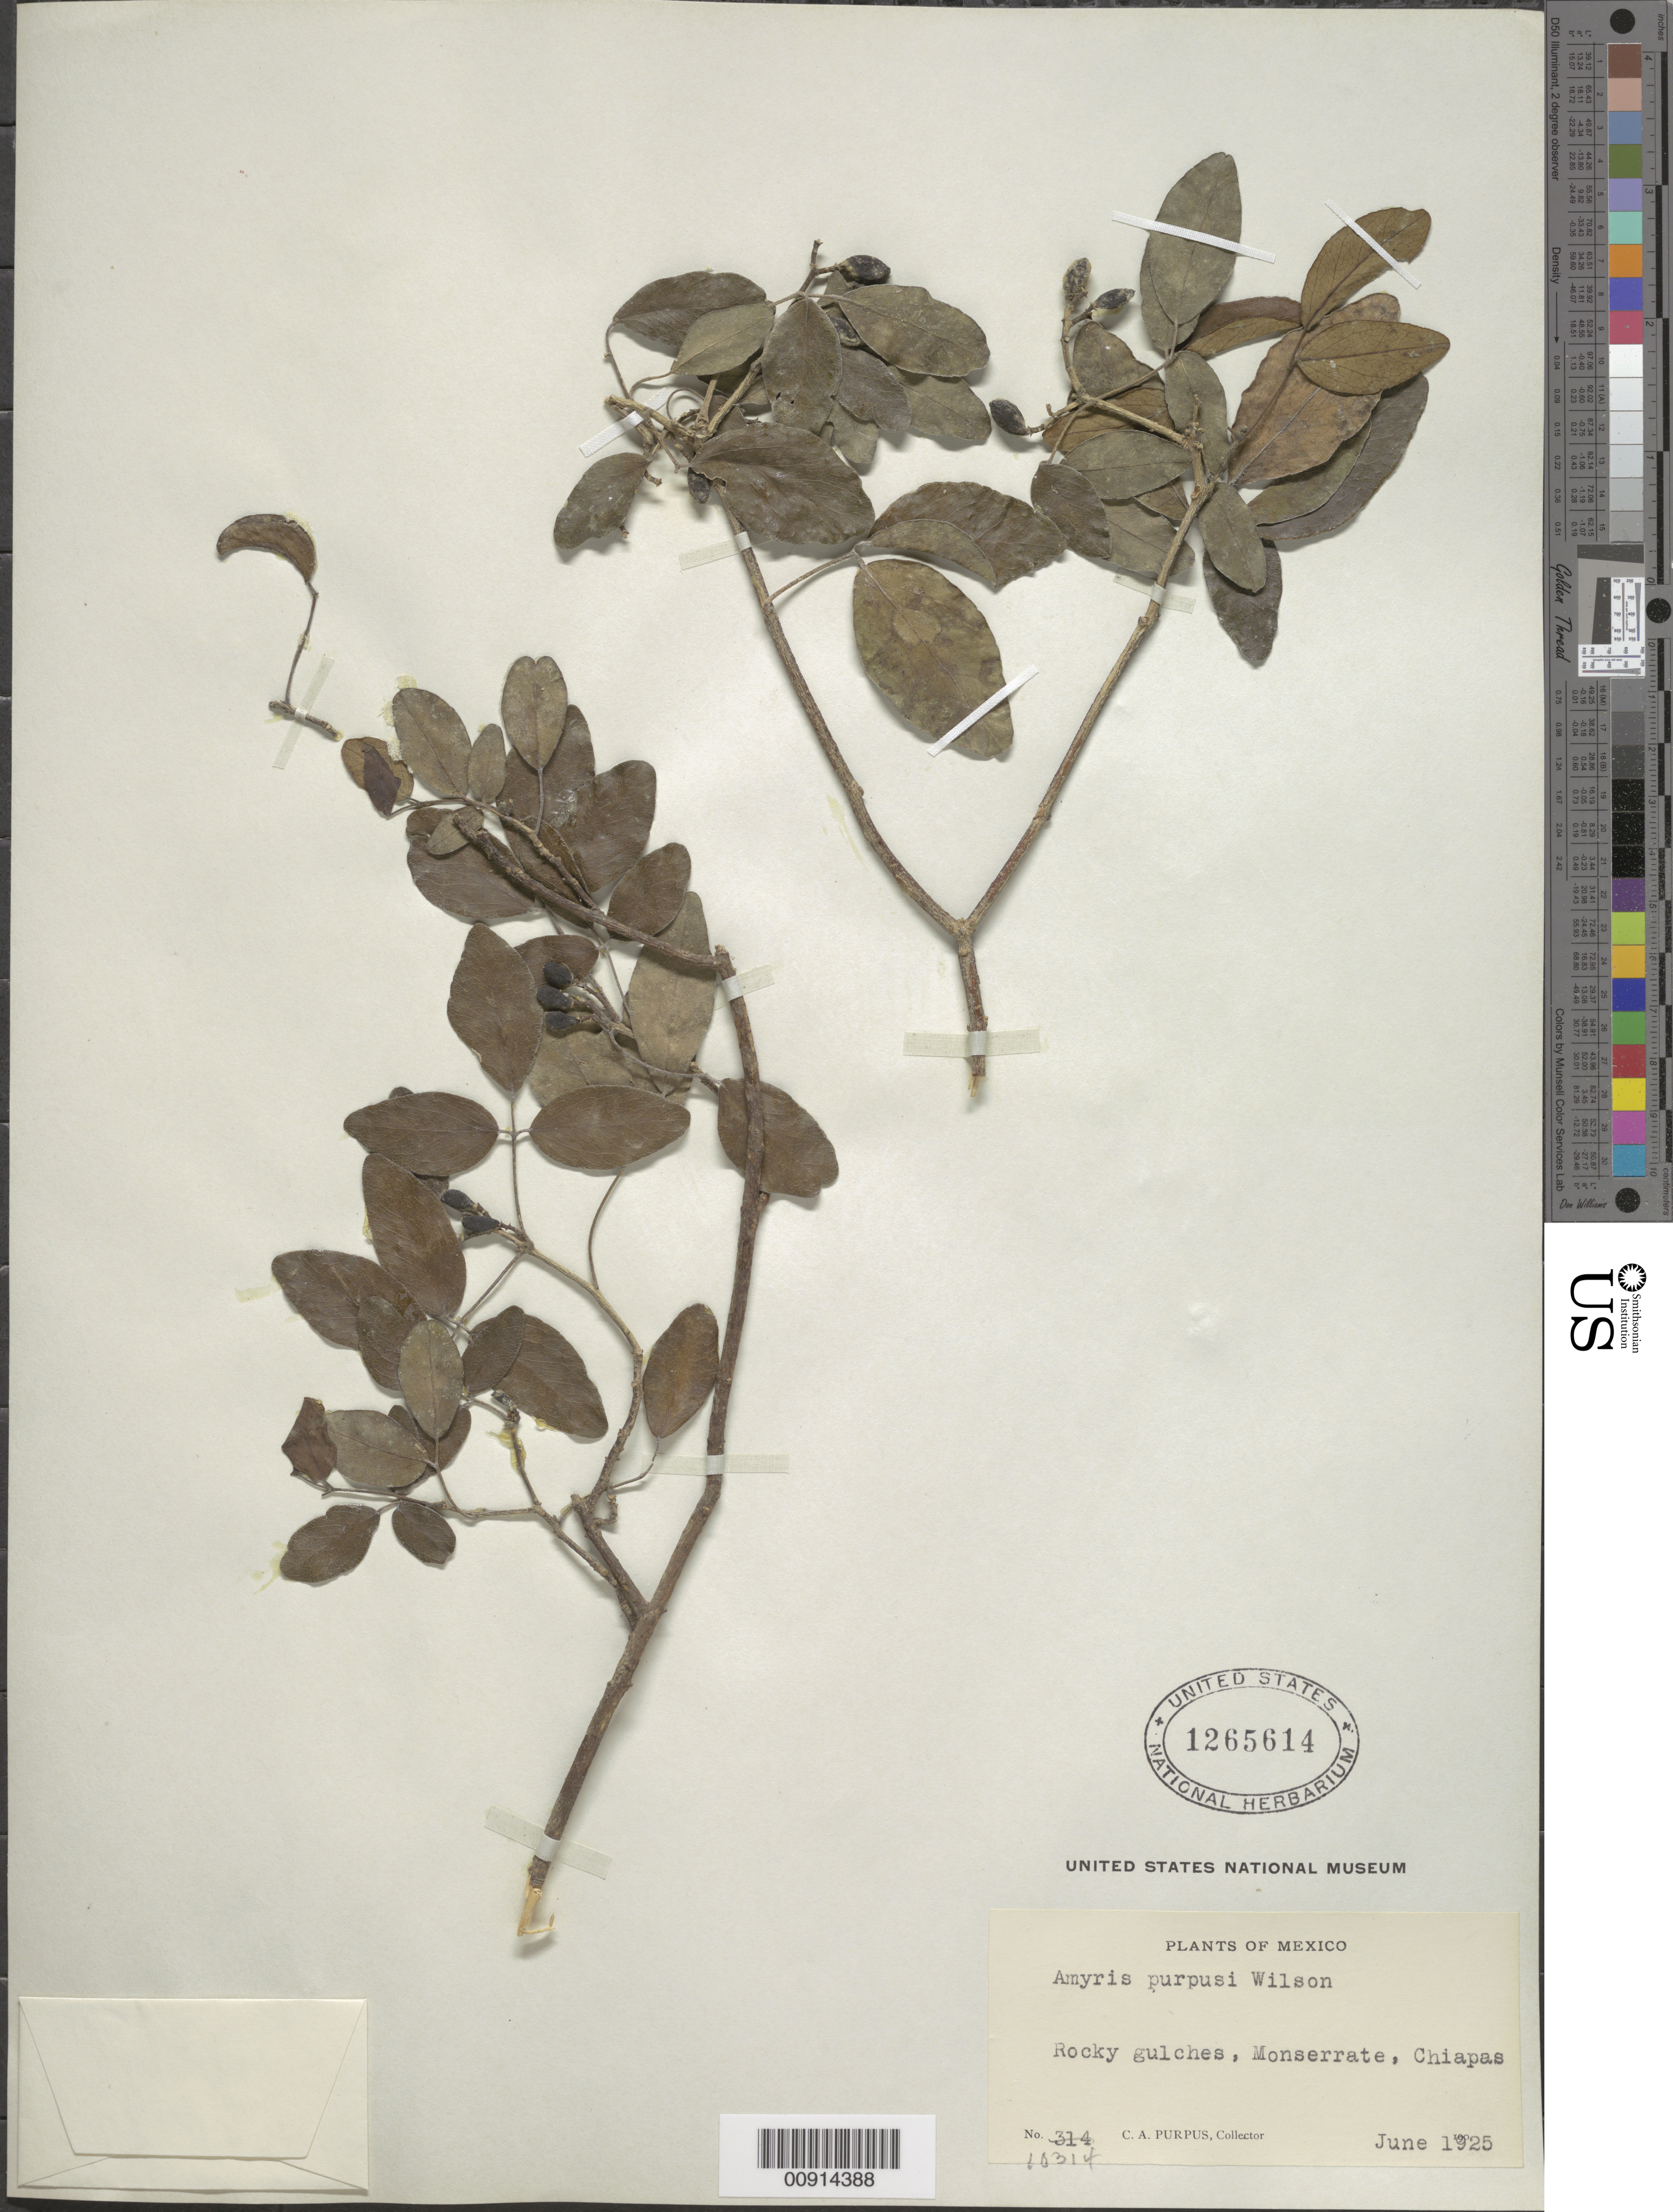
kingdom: Plantae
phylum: Tracheophyta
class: Magnoliopsida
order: Sapindales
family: Rutaceae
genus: Amyris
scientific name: Amyris purpusii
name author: P. Wilson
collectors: C. A. Purpus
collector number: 10314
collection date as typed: Jun 1925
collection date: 1925-06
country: Mexico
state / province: Chiapas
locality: Monserrate.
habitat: Rocky gulches.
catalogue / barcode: US 1265614